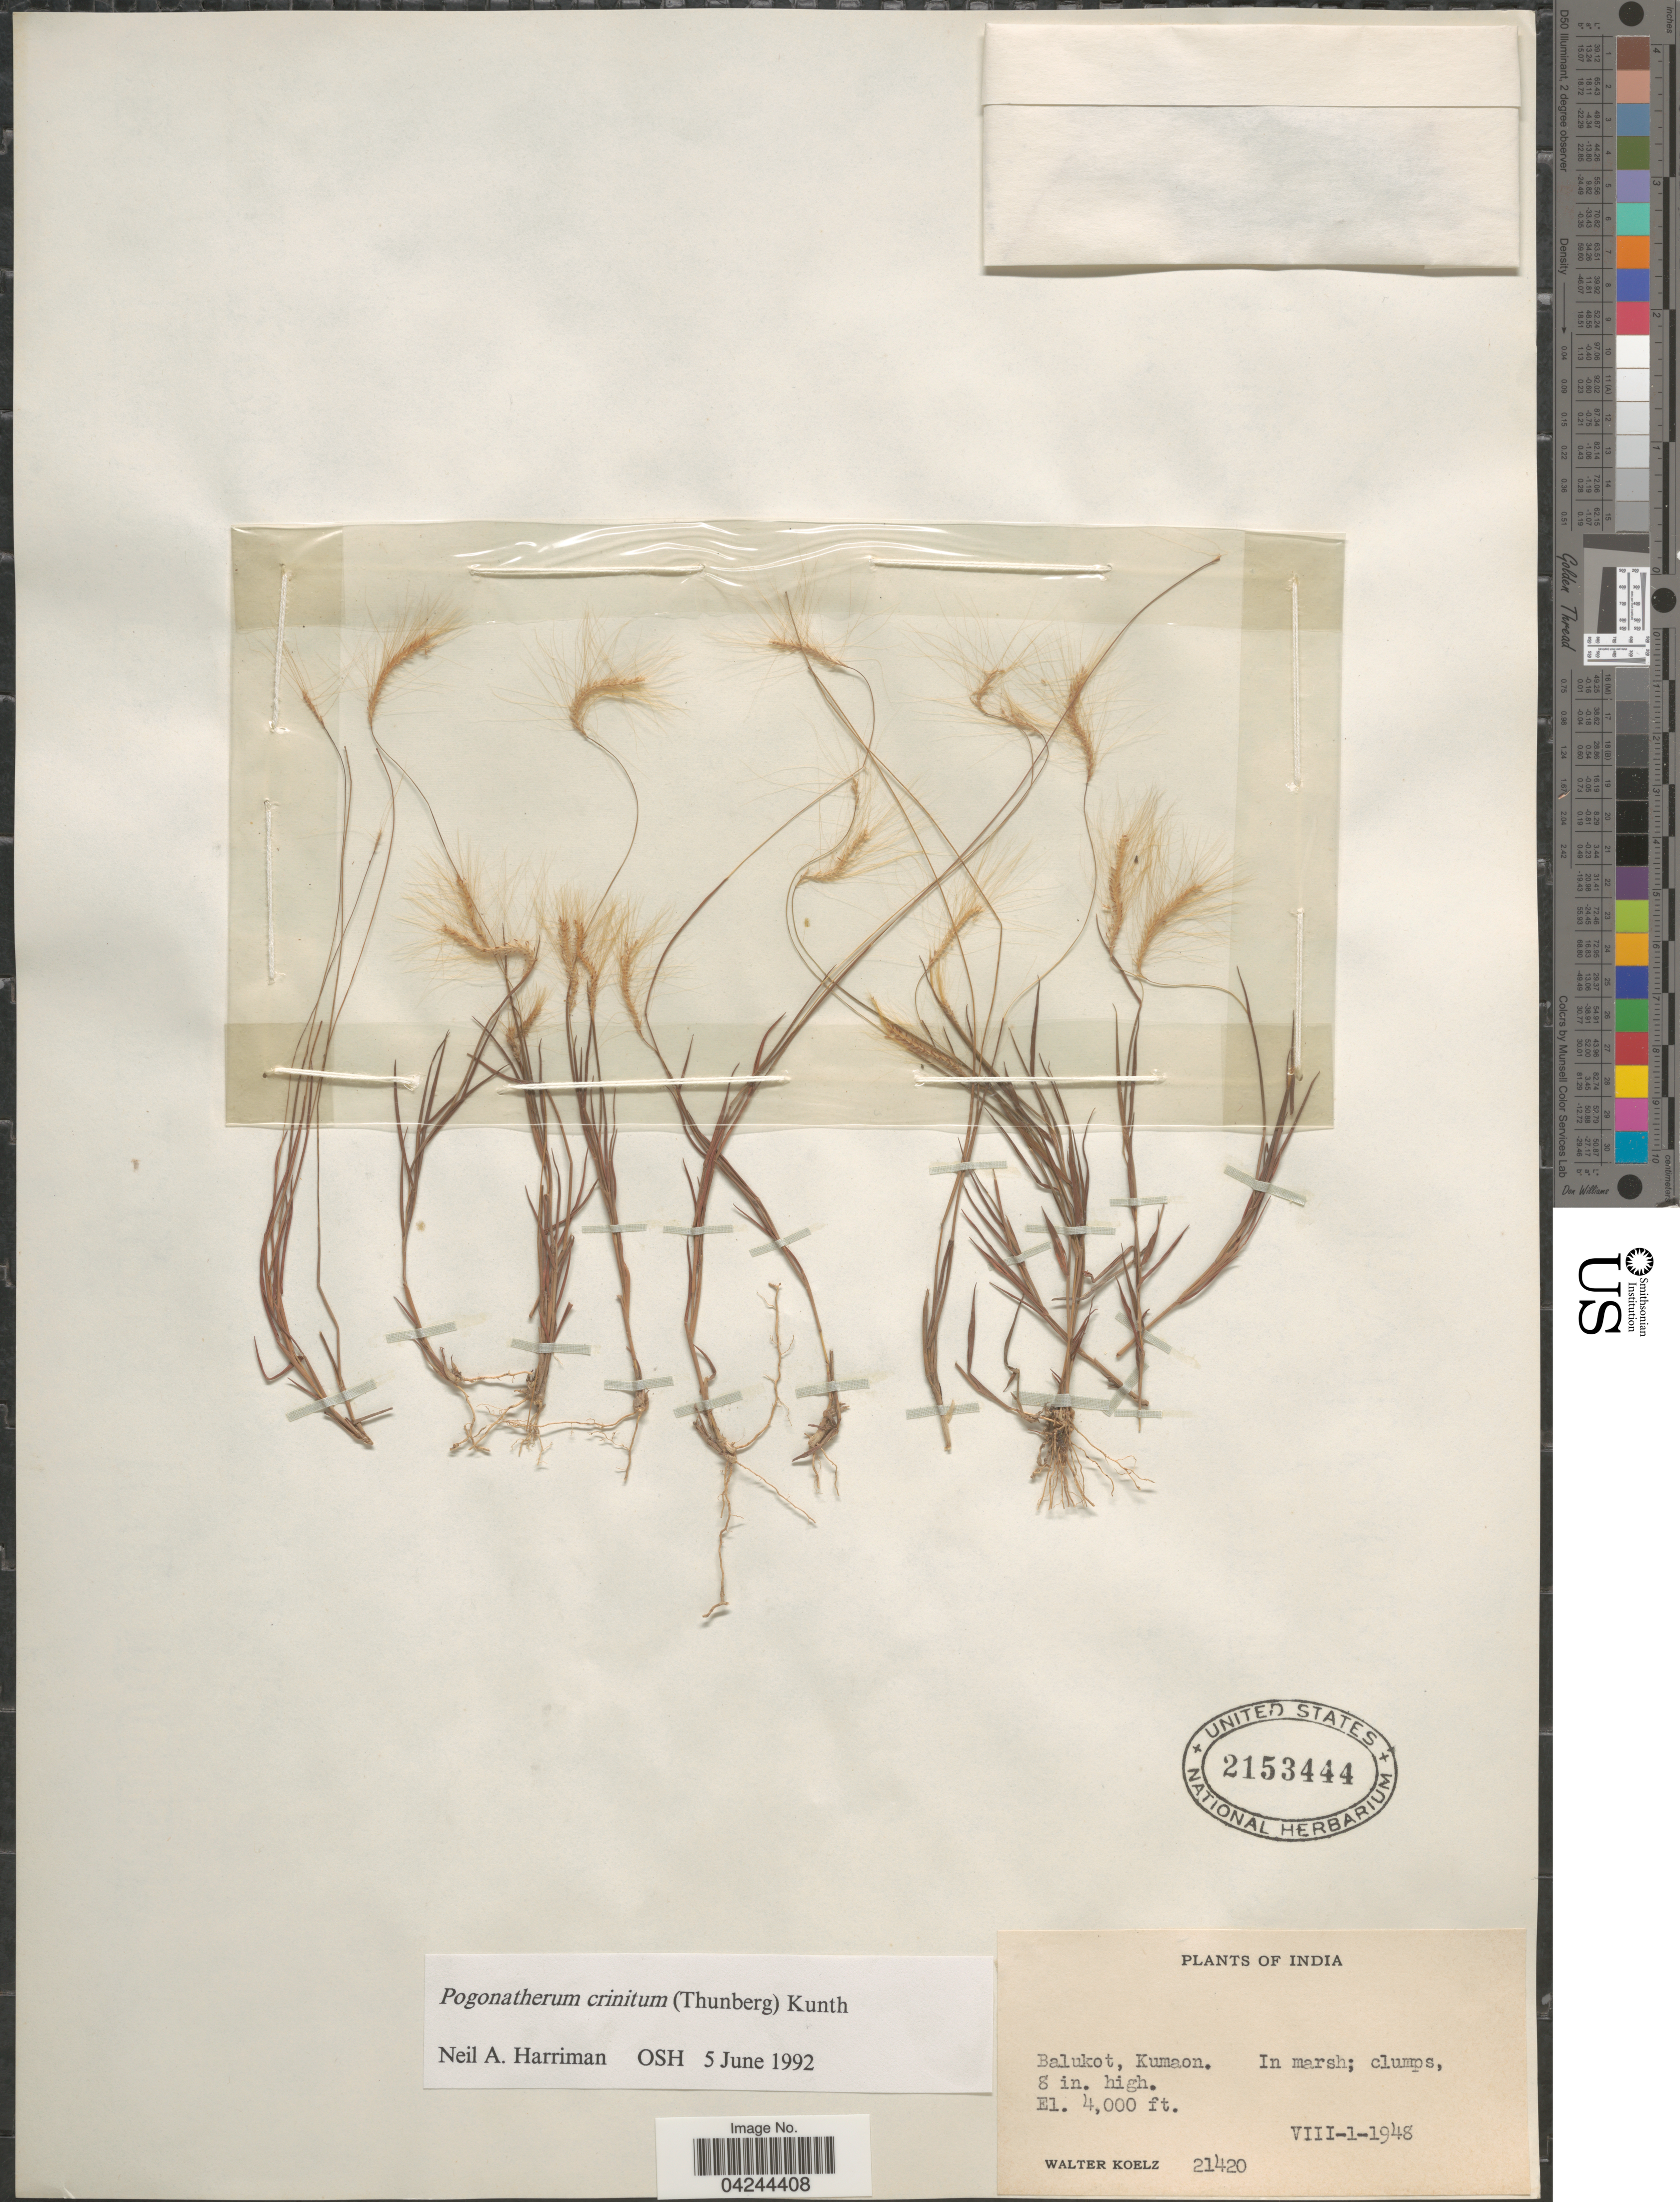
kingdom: Plantae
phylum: Tracheophyta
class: Liliopsida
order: Poales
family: Poaceae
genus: Pogonatherum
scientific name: Pogonatherum crinitum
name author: (Thunb.) Kunth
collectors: W. N. Koelz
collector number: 21420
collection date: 1948-08-01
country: India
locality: Balukot, Kumaon.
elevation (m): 1219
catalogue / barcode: US 2153444